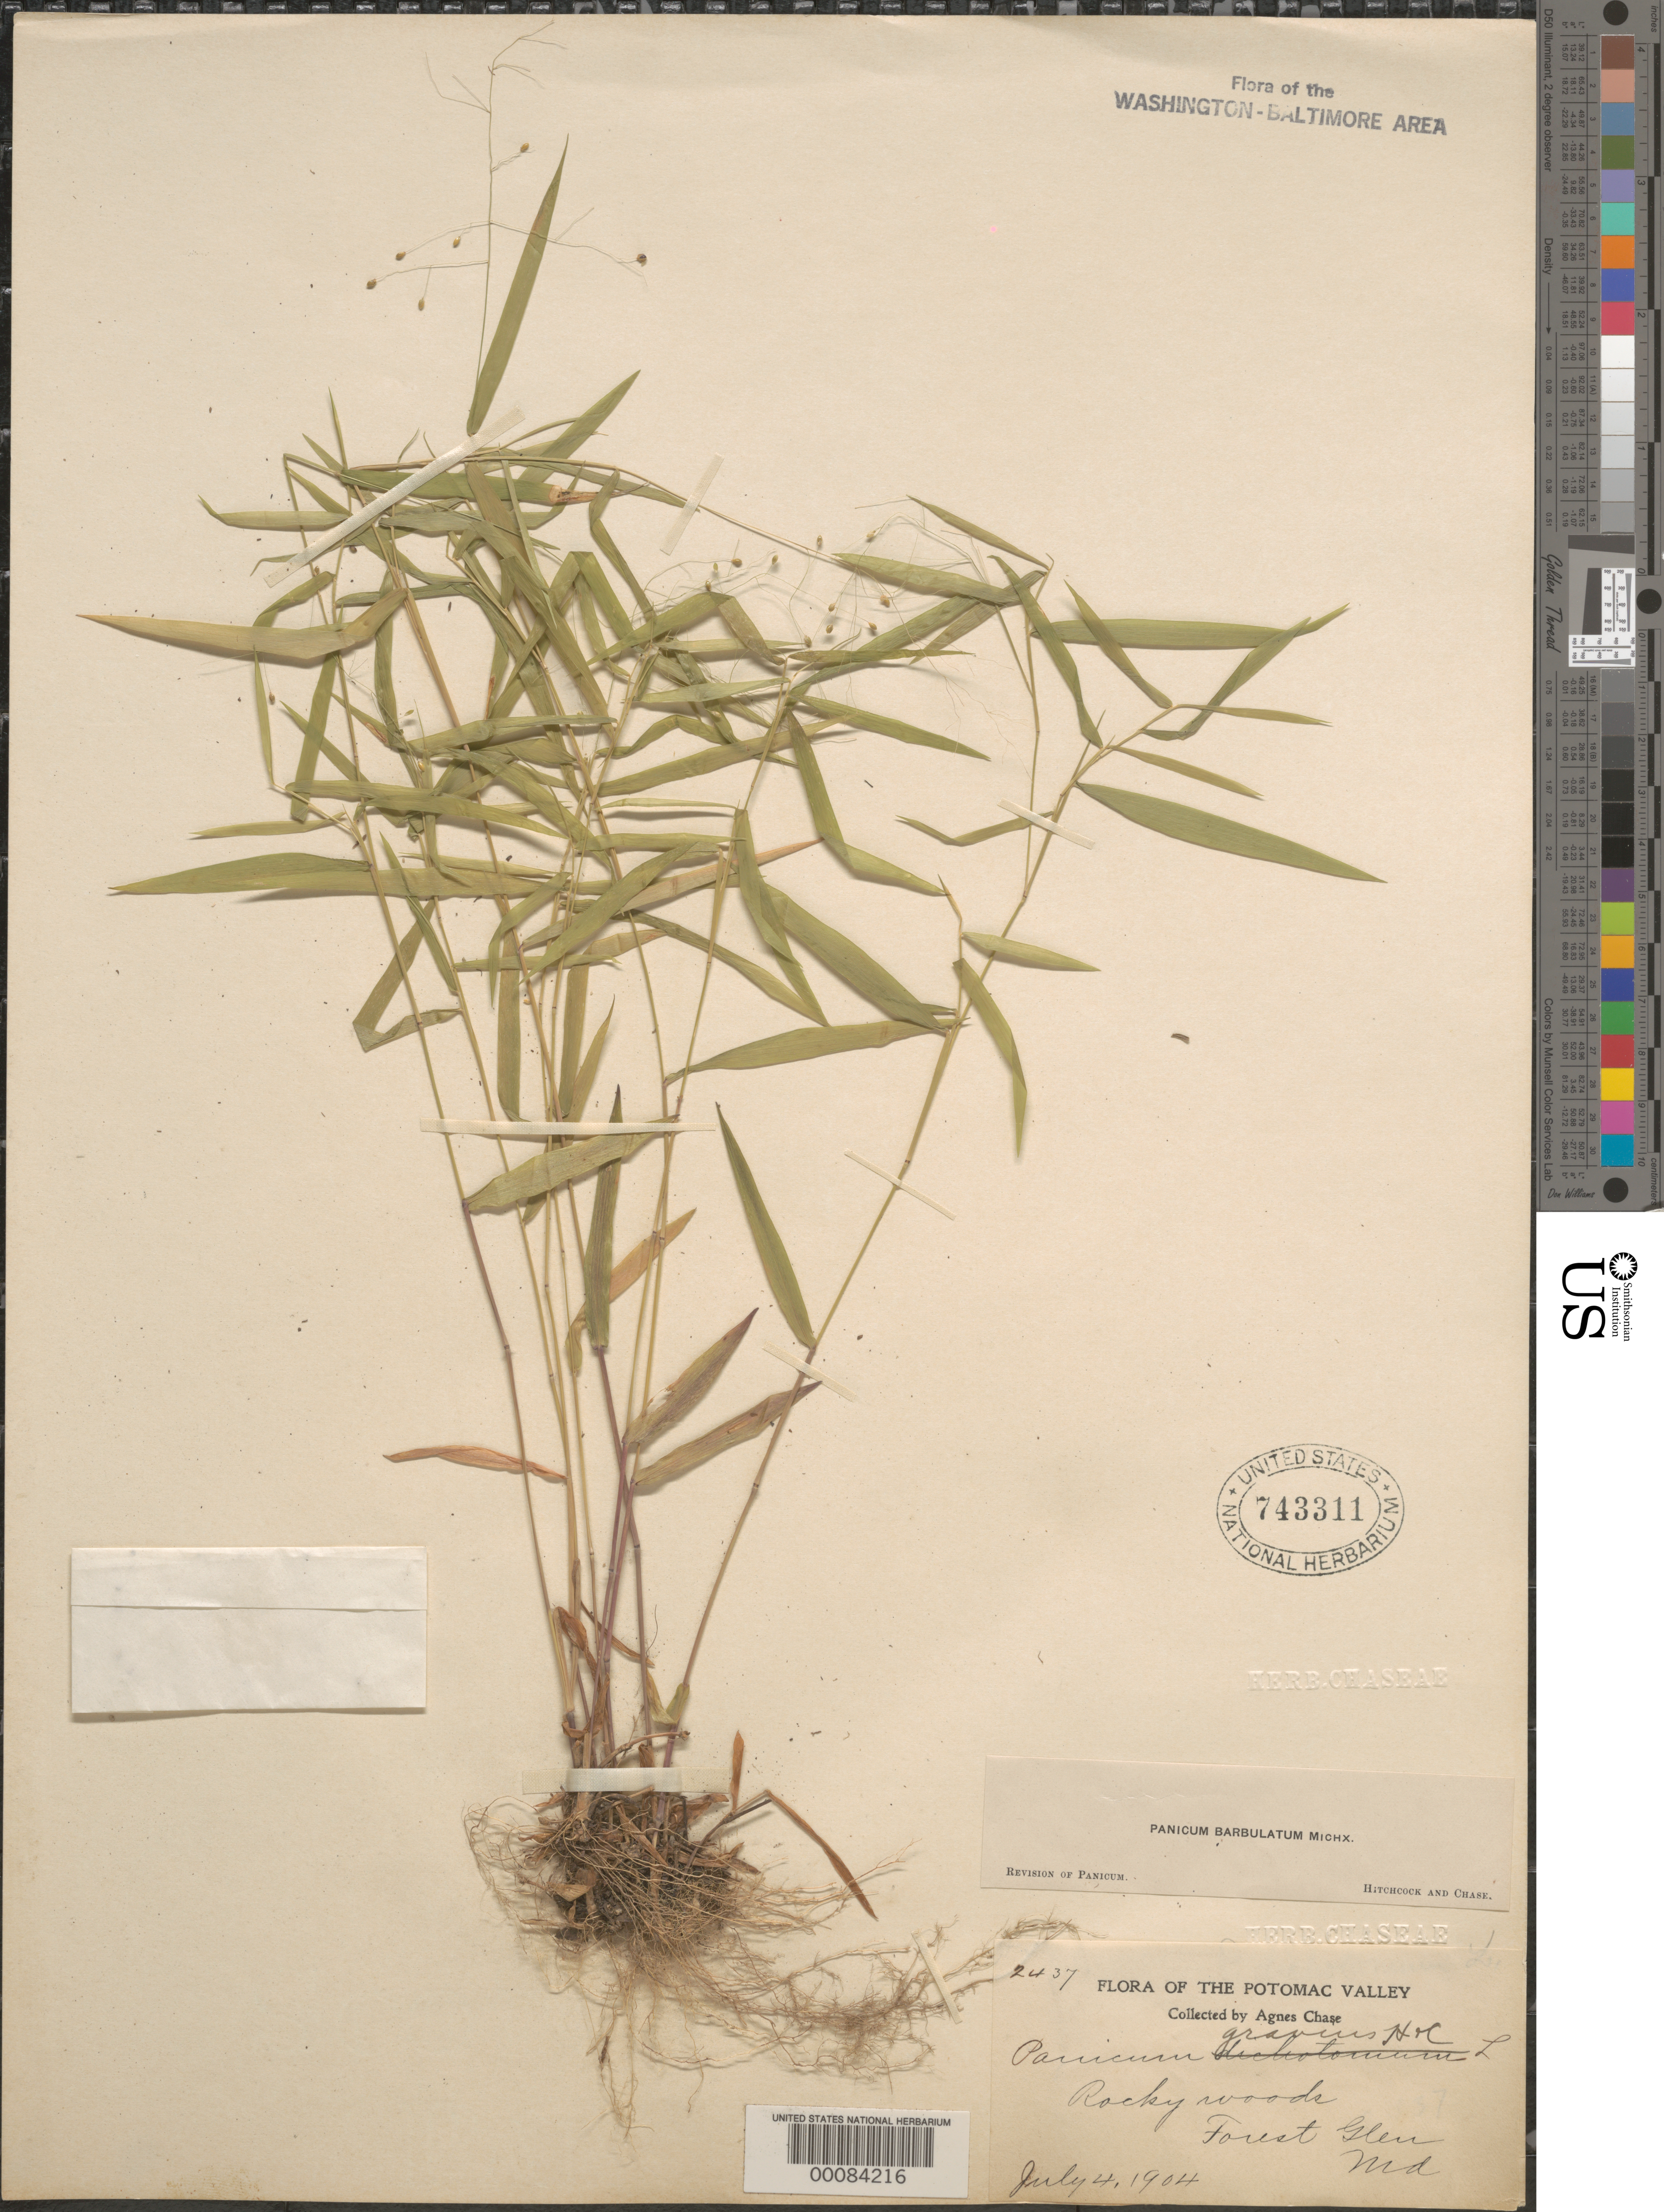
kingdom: Plantae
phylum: Tracheophyta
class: Liliopsida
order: Poales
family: Poaceae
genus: Dichanthelium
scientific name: Dichanthelium dichotomum var. dichotomum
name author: (L.) Gould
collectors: A. Chase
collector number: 2437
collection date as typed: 04 Jul 1904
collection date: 1904-07-04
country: United States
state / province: Maryland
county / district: Montgomery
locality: Forest Glen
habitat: Rocky woods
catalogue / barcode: US 743311